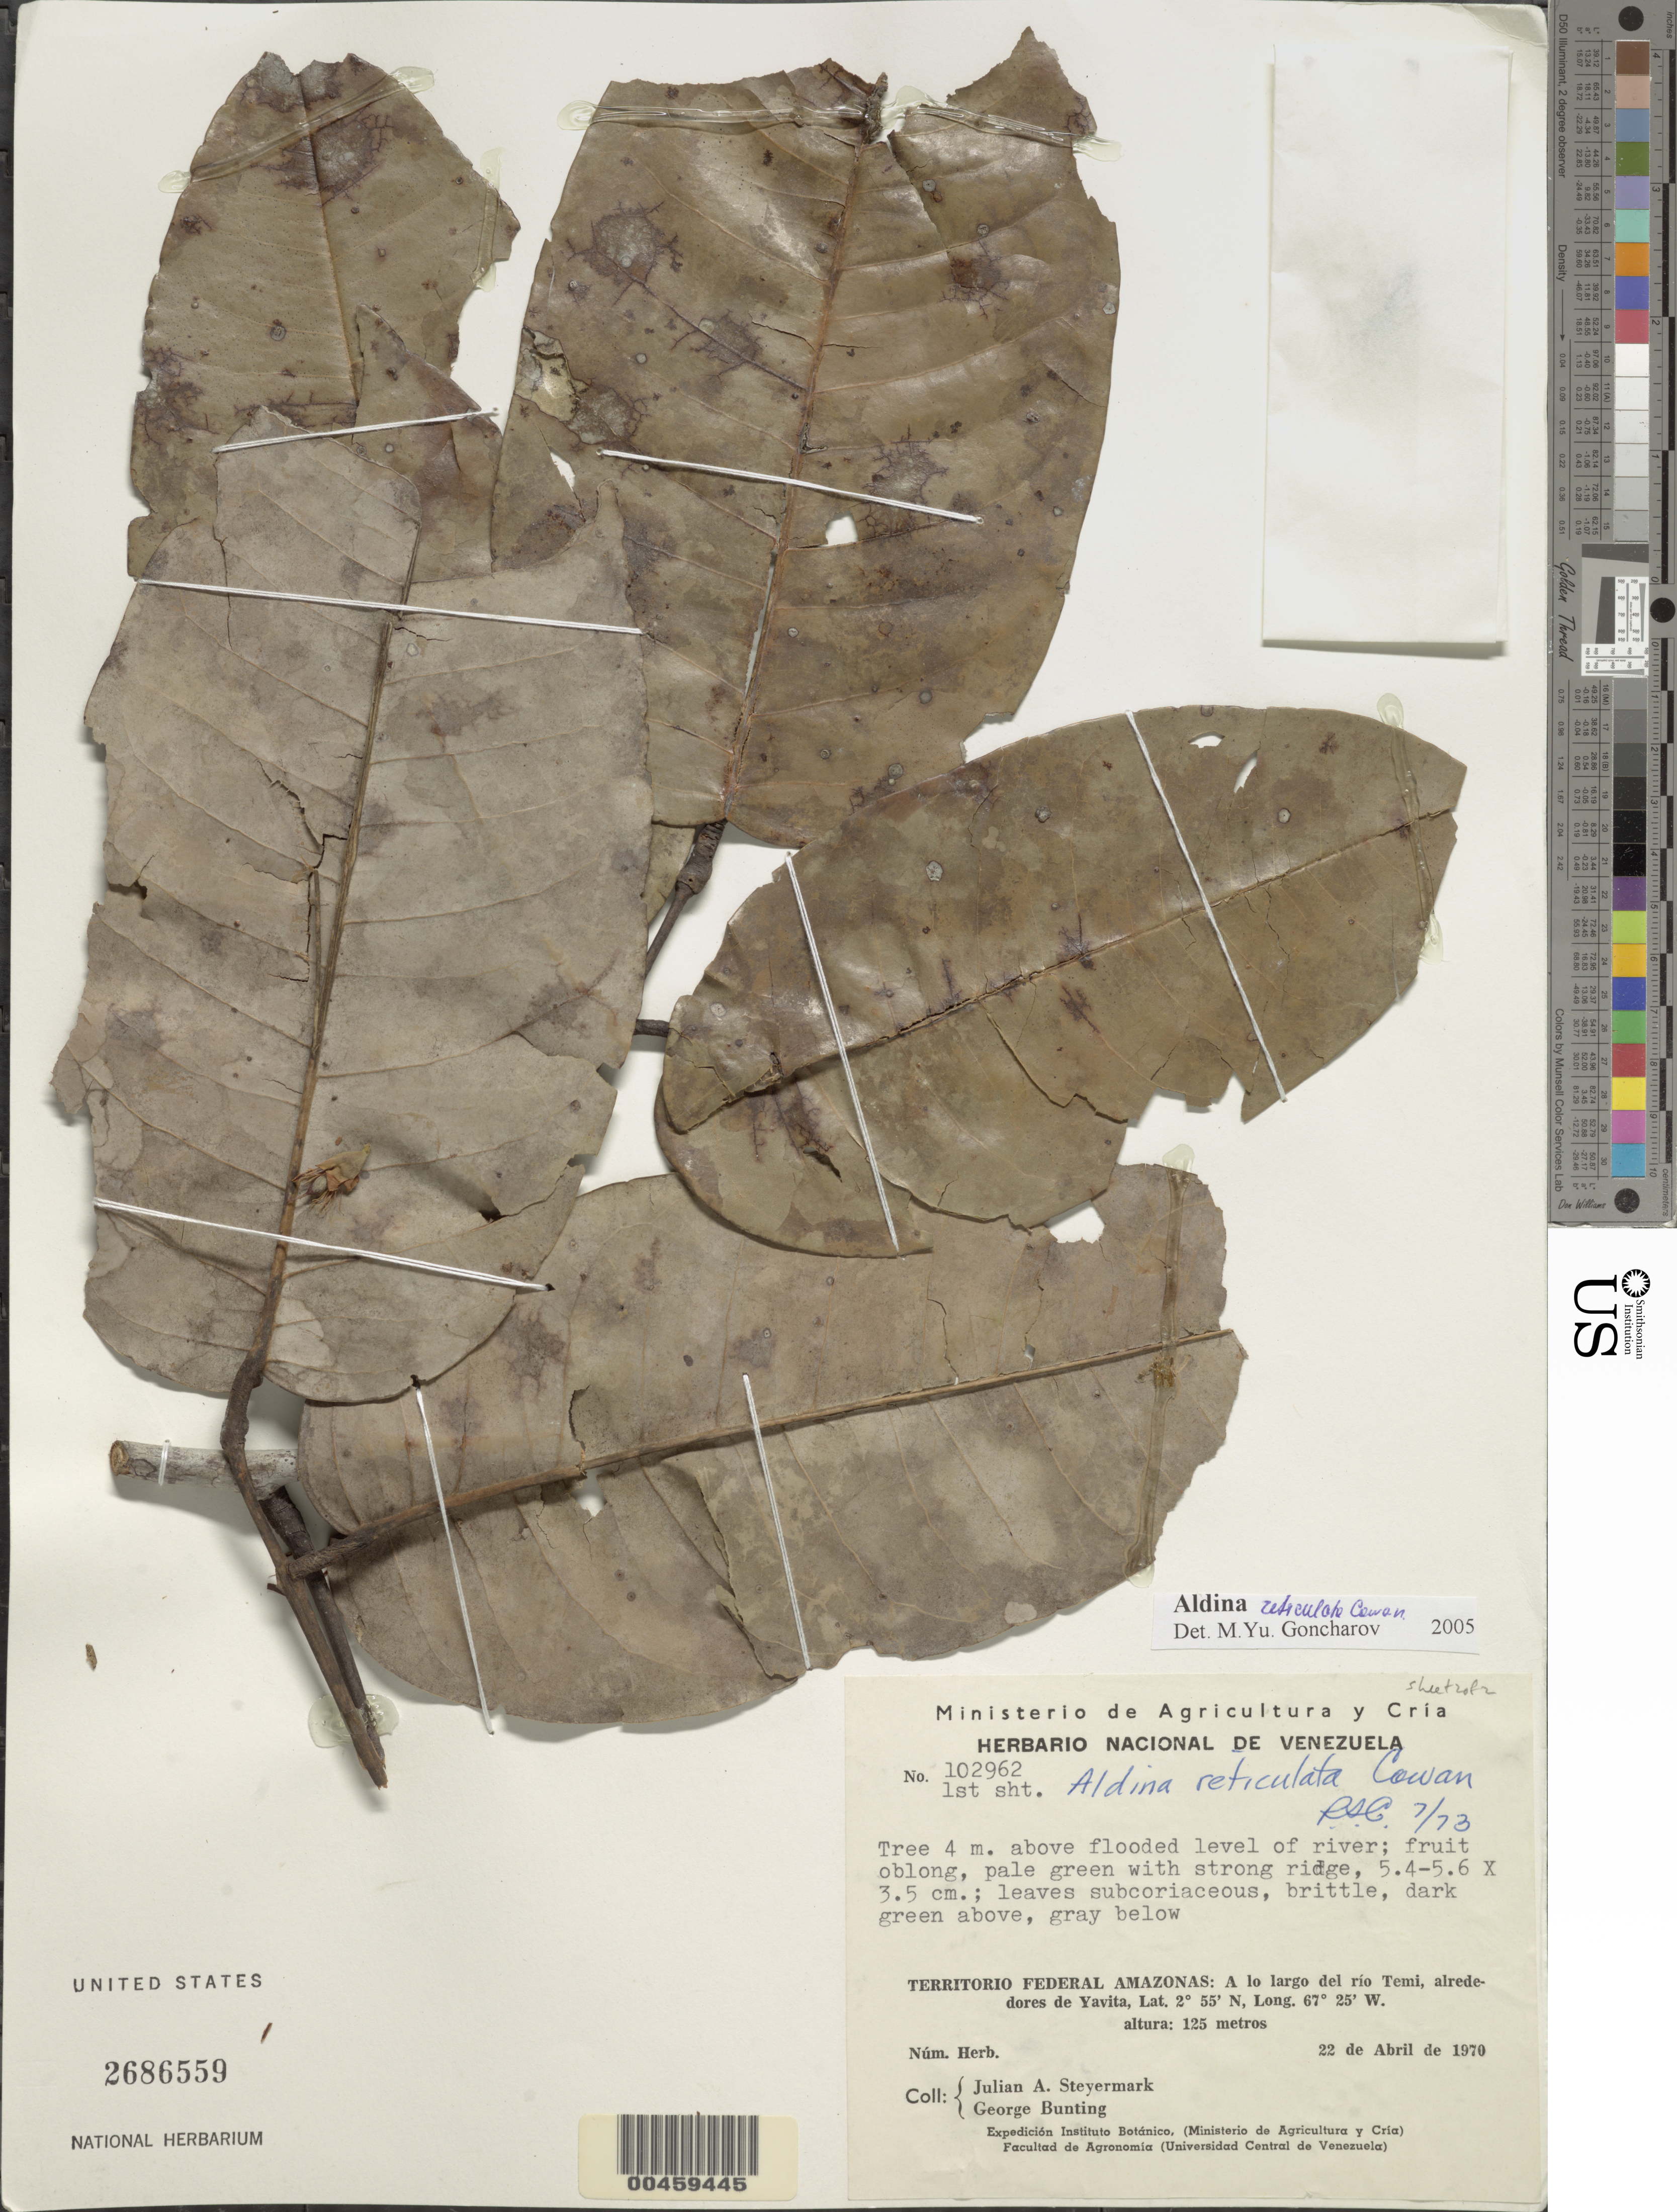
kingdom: Plantae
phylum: Tracheophyta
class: Magnoliopsida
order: Fabales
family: Fabaceae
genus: Aldina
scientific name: Aldina latifolia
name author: Spruce ex Benth.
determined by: Ramos, Gustavo, (HUEFS), Universidade Estadual de Feira de Santana (BRAZIL)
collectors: J. Steyermark & G. S. Bunting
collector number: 102962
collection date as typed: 22 Apr 1970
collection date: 1970-04-22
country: Venezuela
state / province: Amazonas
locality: Rio temi, alrededores de yavita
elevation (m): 125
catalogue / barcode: US 2686559